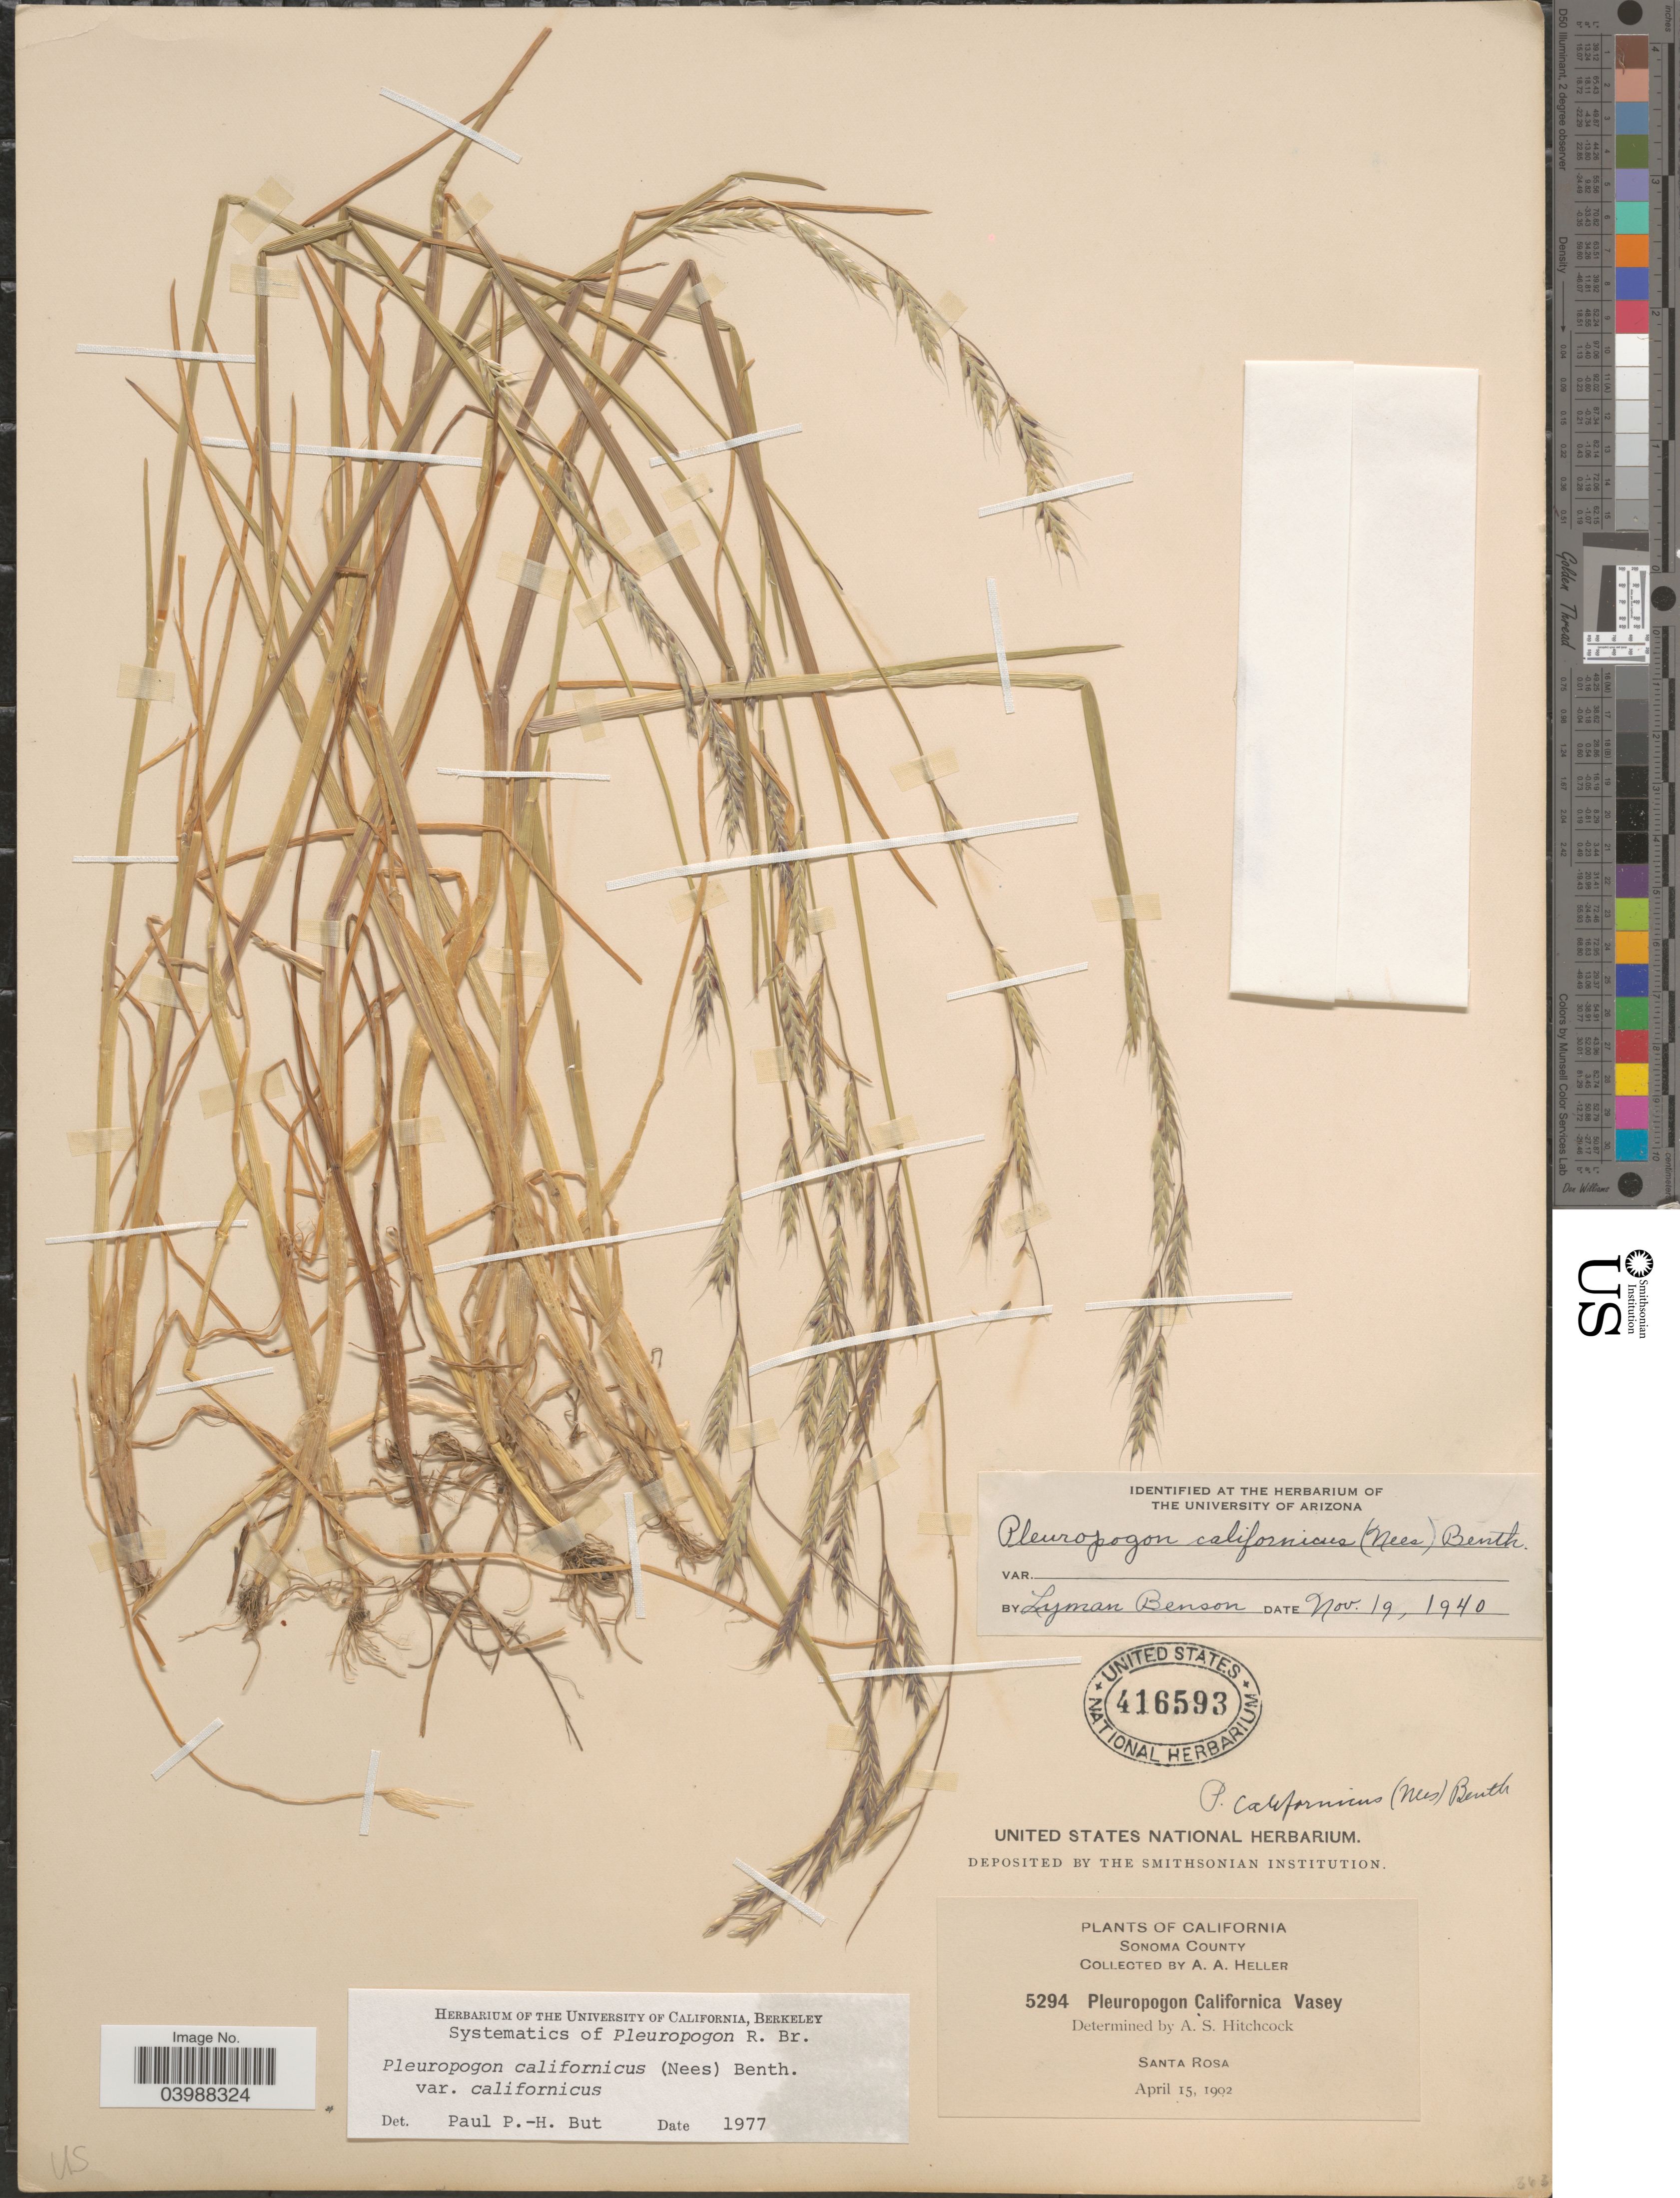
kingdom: Plantae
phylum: Tracheophyta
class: Liliopsida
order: Poales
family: Poaceae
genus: Pleuropogon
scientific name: Pleuropogon californicus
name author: (Nees) Benth. ex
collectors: A. A. Heller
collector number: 5294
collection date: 1902-04-15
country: United States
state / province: California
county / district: Sonoma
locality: Sonoma County. Santa Rosa.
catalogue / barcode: US 416593